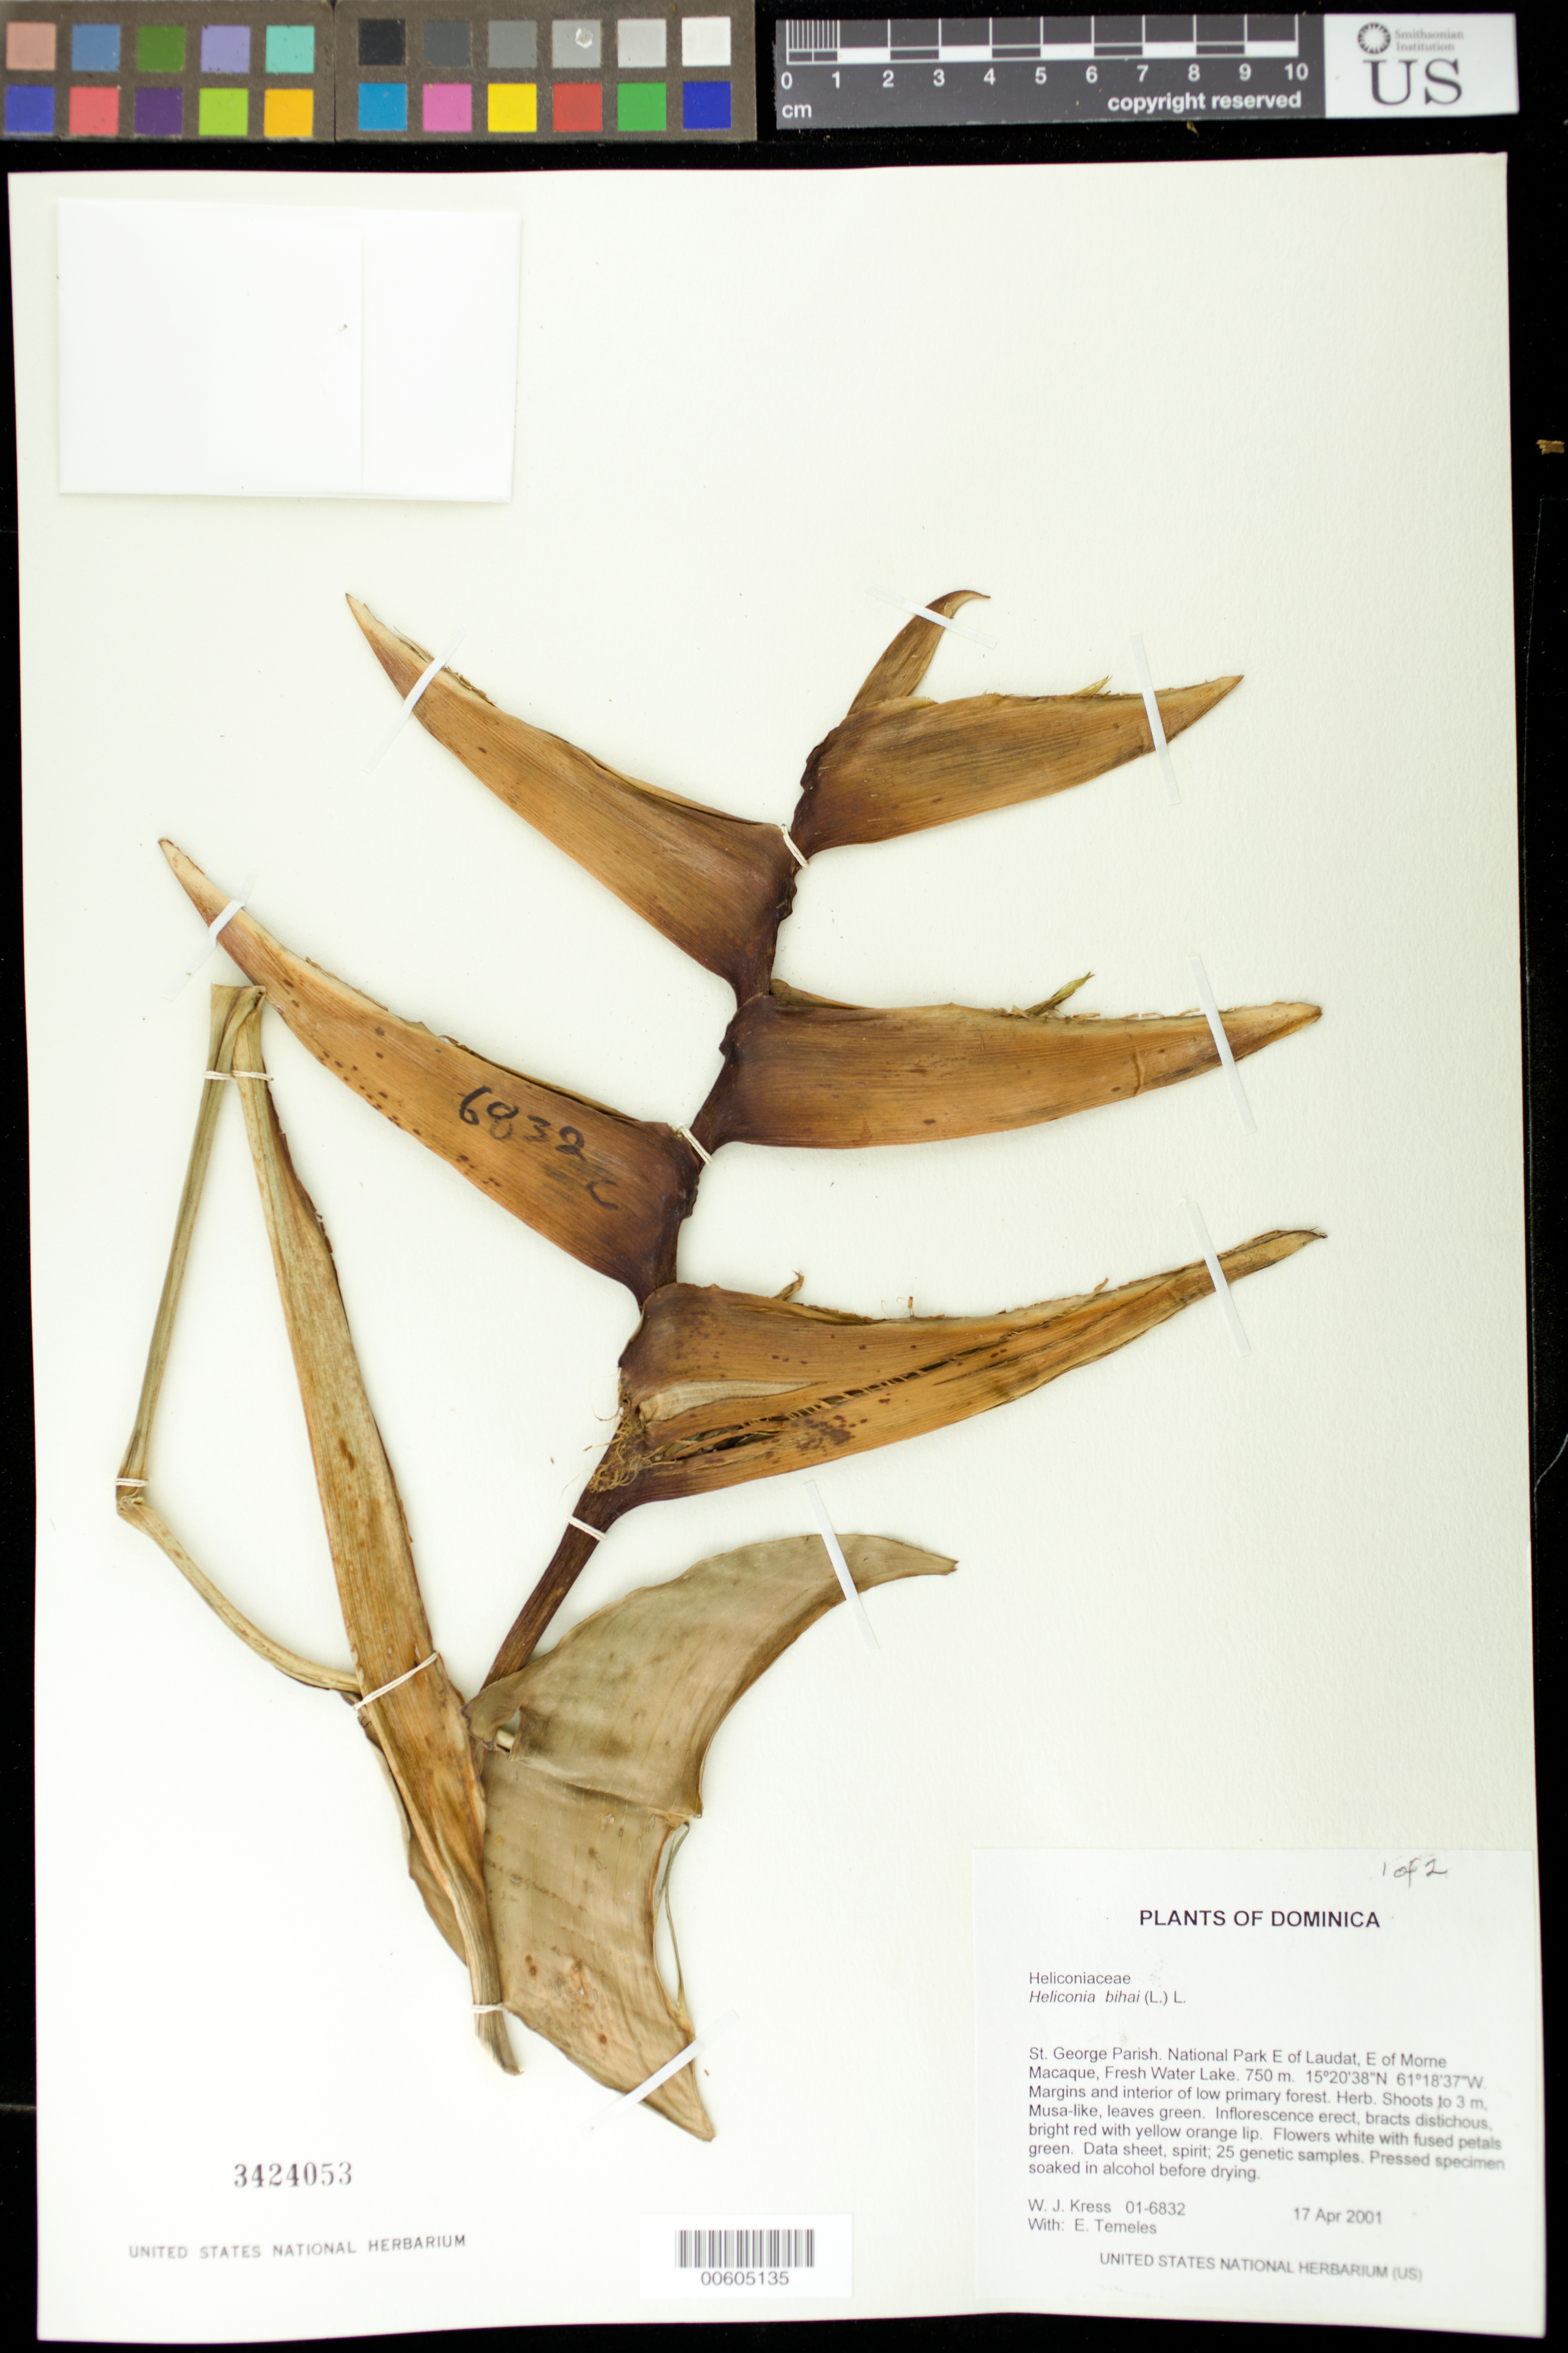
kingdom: Plantae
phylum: Tracheophyta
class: Liliopsida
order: Zingiberales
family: Heliconiaceae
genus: Heliconia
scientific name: Heliconia bihai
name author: (L.) L.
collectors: W. J. Kress & E. Temeles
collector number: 01-6832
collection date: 2001-04-17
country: Dominica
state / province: St. George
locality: National Park E of Laudat, E of Morne Macaque, Fresh Water Lake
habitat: Margins and interior of low primary forest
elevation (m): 750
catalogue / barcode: US 3424053